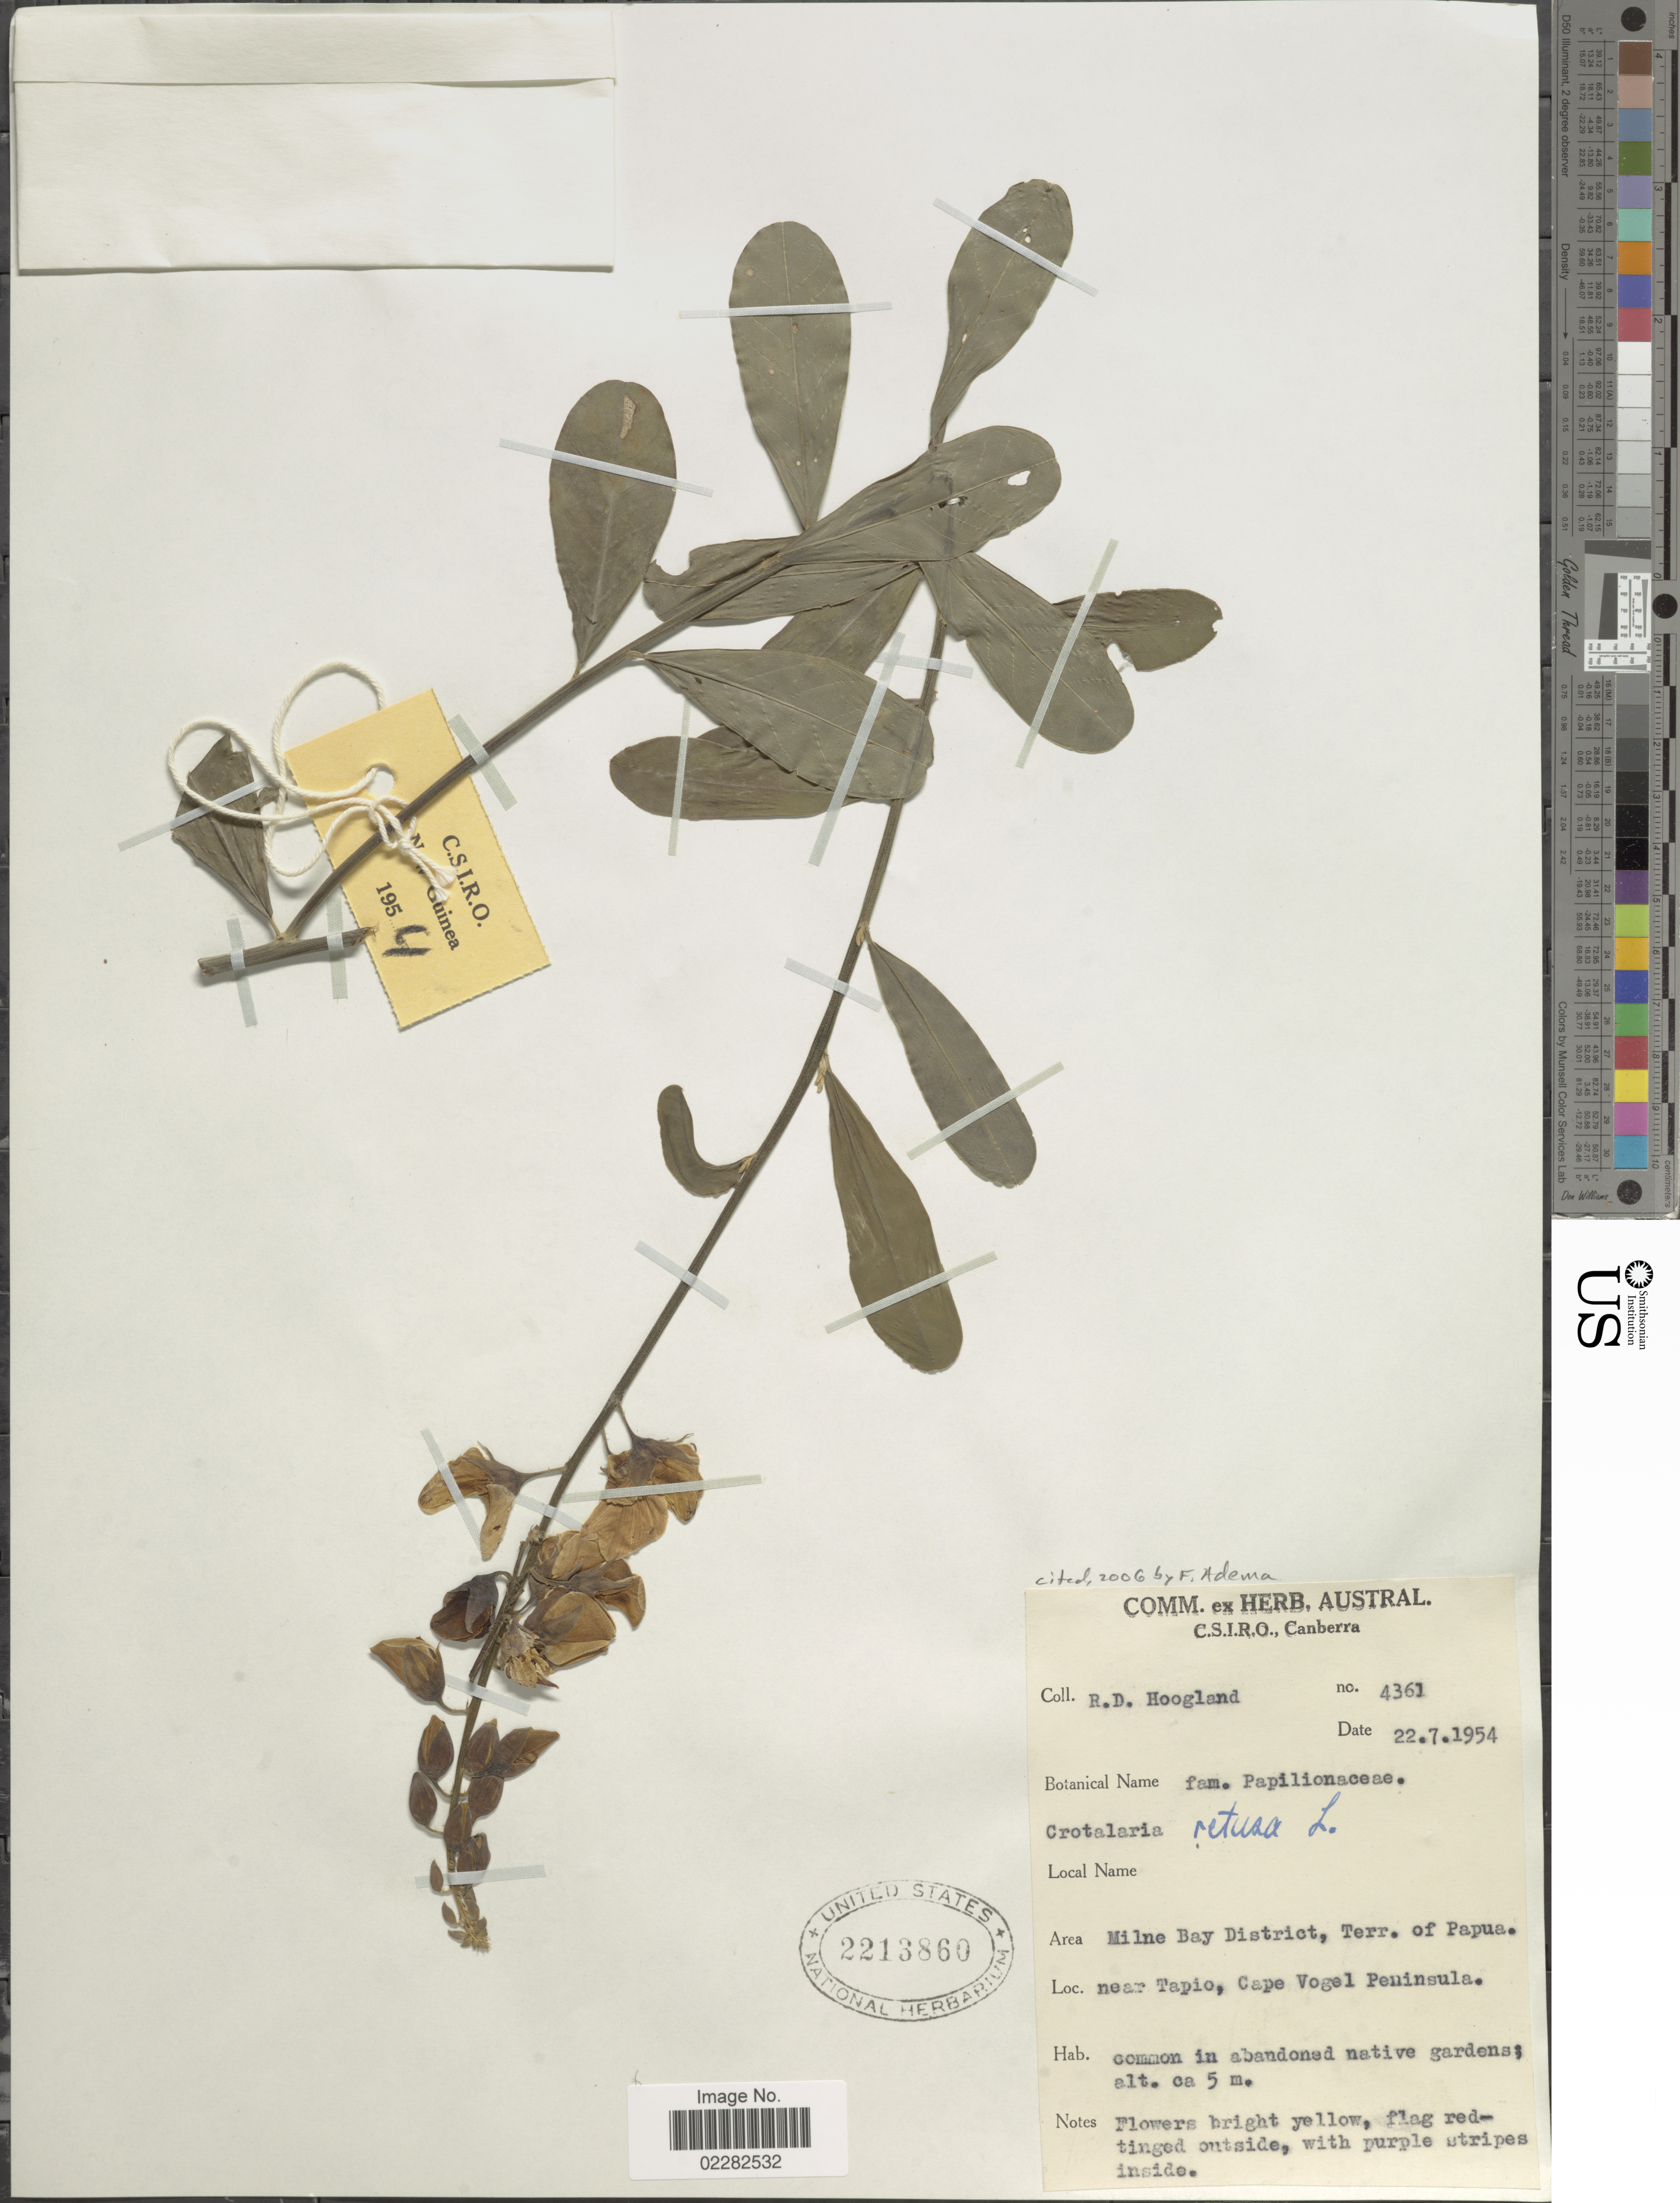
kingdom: Plantae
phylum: Tracheophyta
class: Magnoliopsida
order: Fabales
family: Fabaceae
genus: Crotalaria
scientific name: Crotalaria retusa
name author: L.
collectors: R. D. Hoogland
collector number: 4361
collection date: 1954-07-22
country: Papua New Guinea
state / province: Milne Bay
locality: Terr. of Papua, near Tapio, Cape Vogel Peninsula, common in abandoned native gardens.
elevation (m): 5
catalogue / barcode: US 2213860